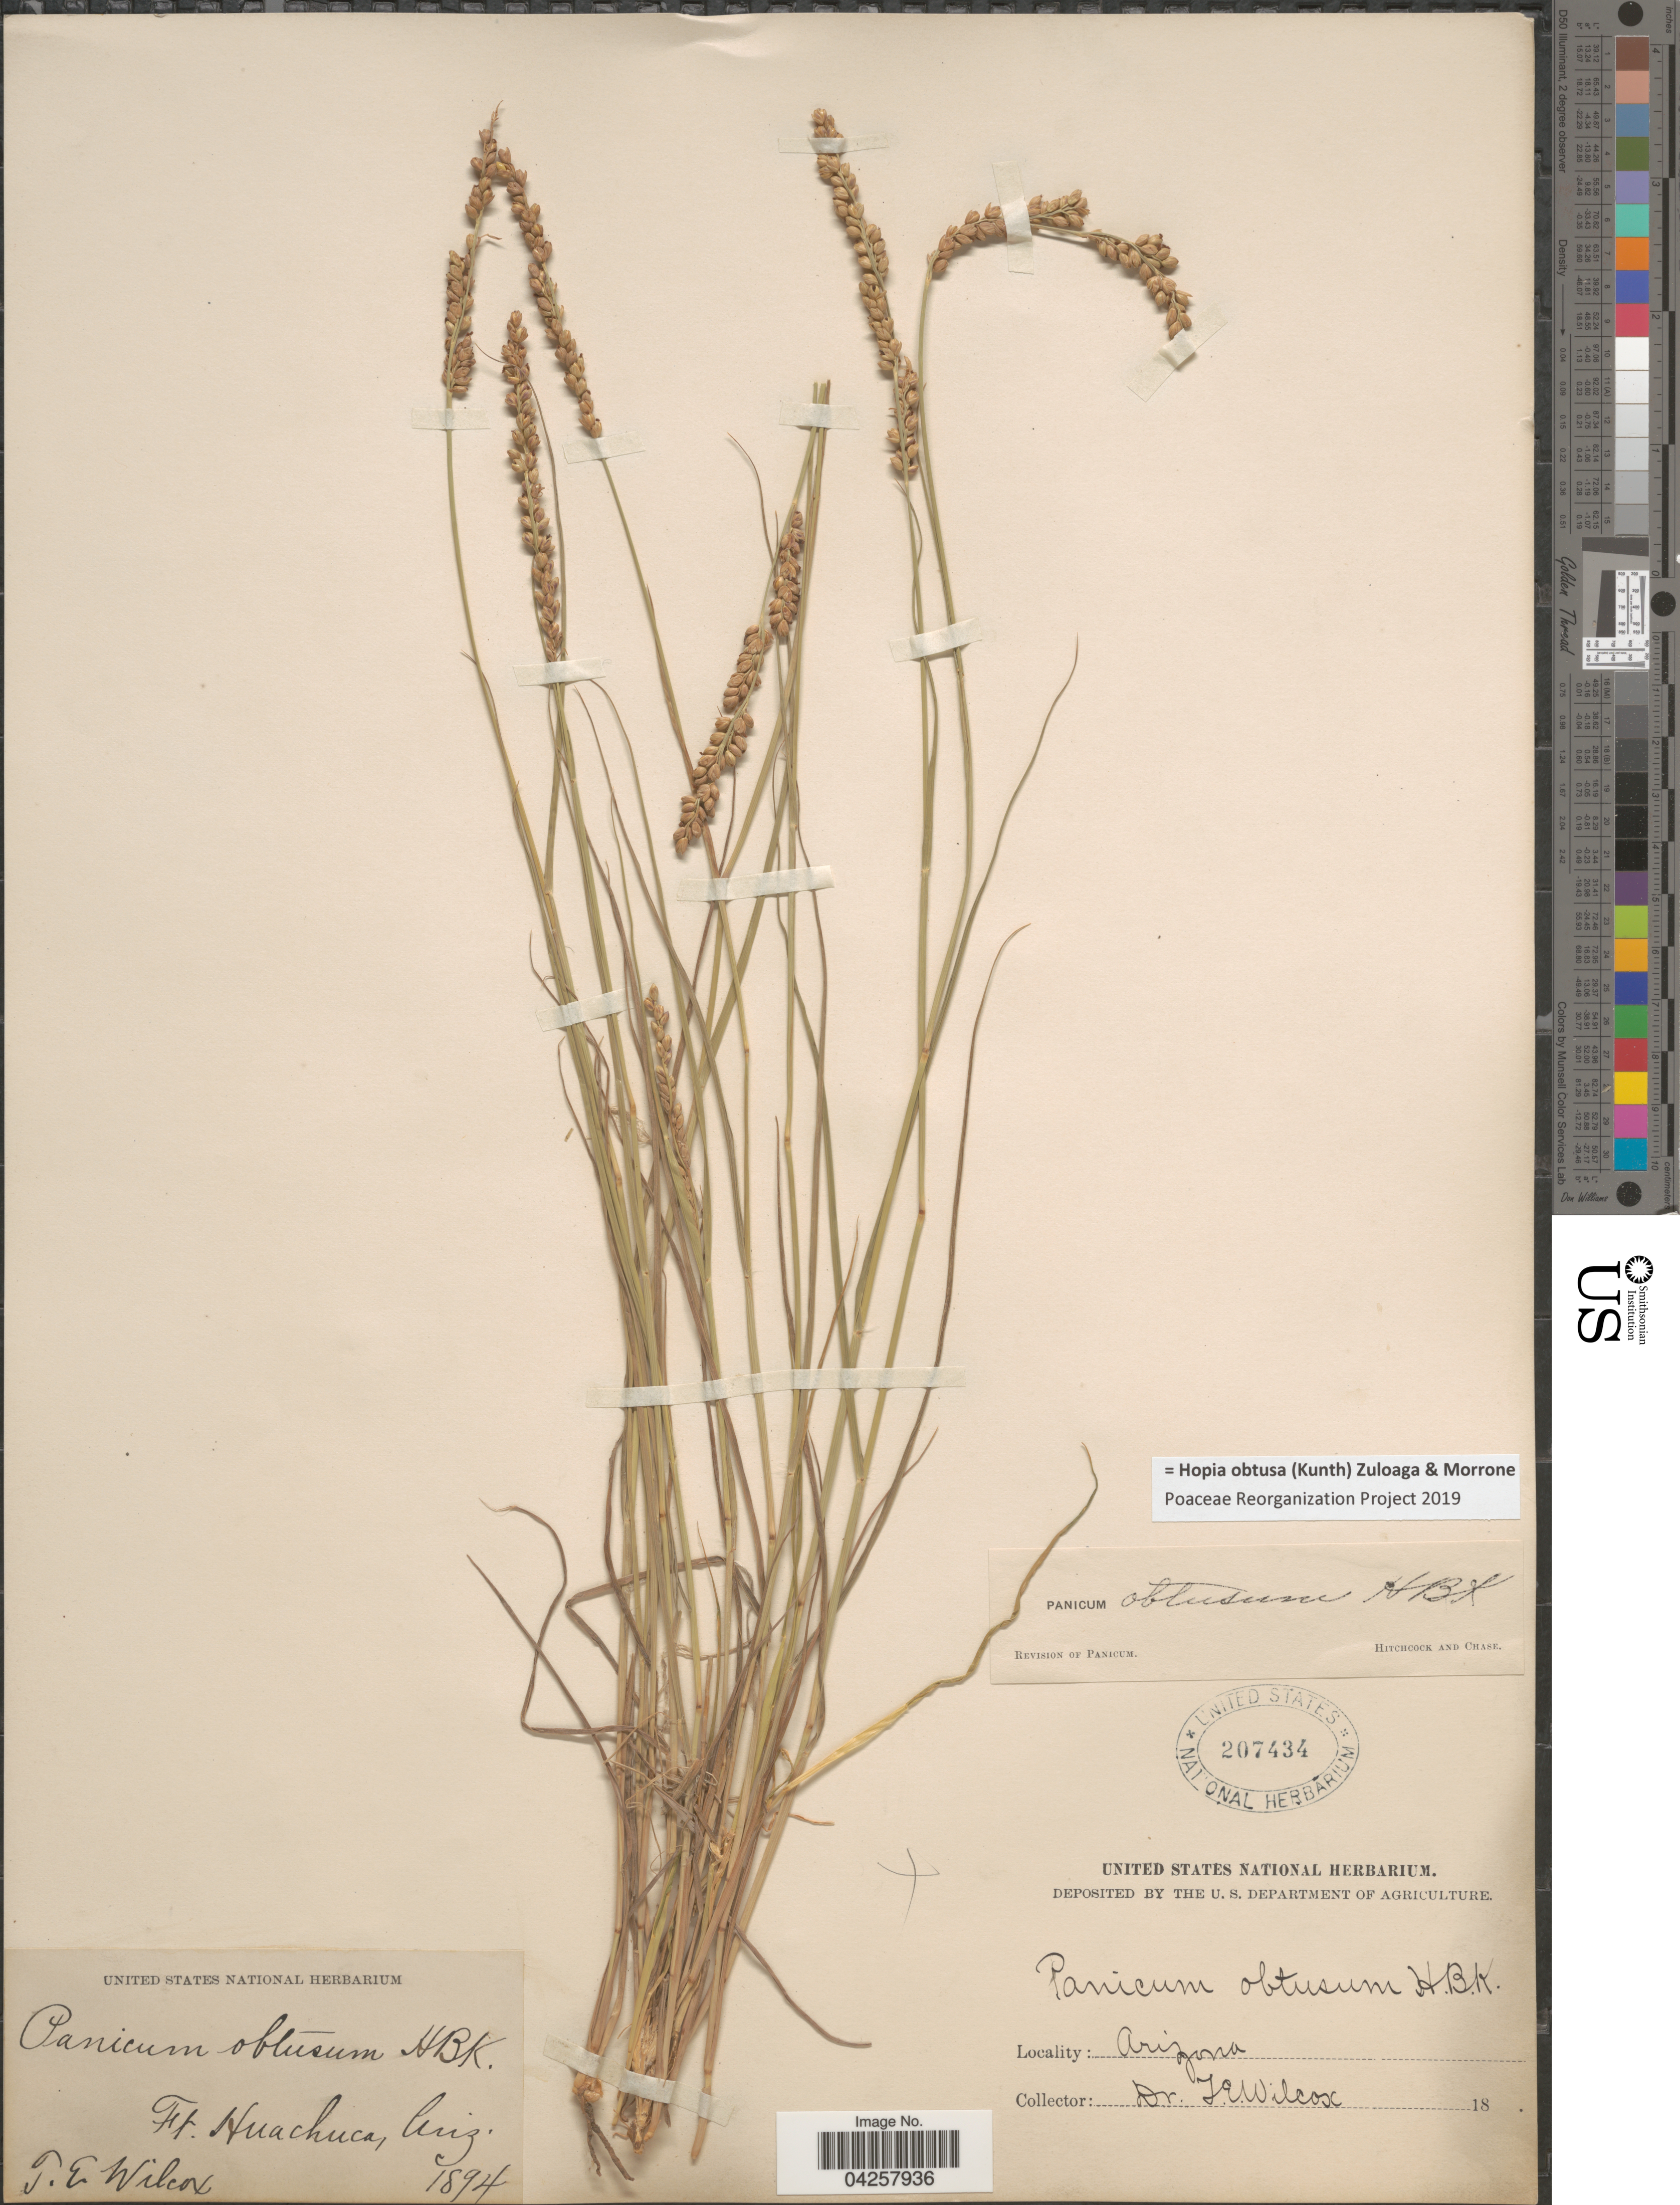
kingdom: Plantae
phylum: Tracheophyta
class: Liliopsida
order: Poales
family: Poaceae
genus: Hopia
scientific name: Hopia obtusa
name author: (Kunth) Zuloaga & Morrone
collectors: T. E. Wilcox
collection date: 1894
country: United States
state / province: Arizona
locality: Ft. Huachuca.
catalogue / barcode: US 207434